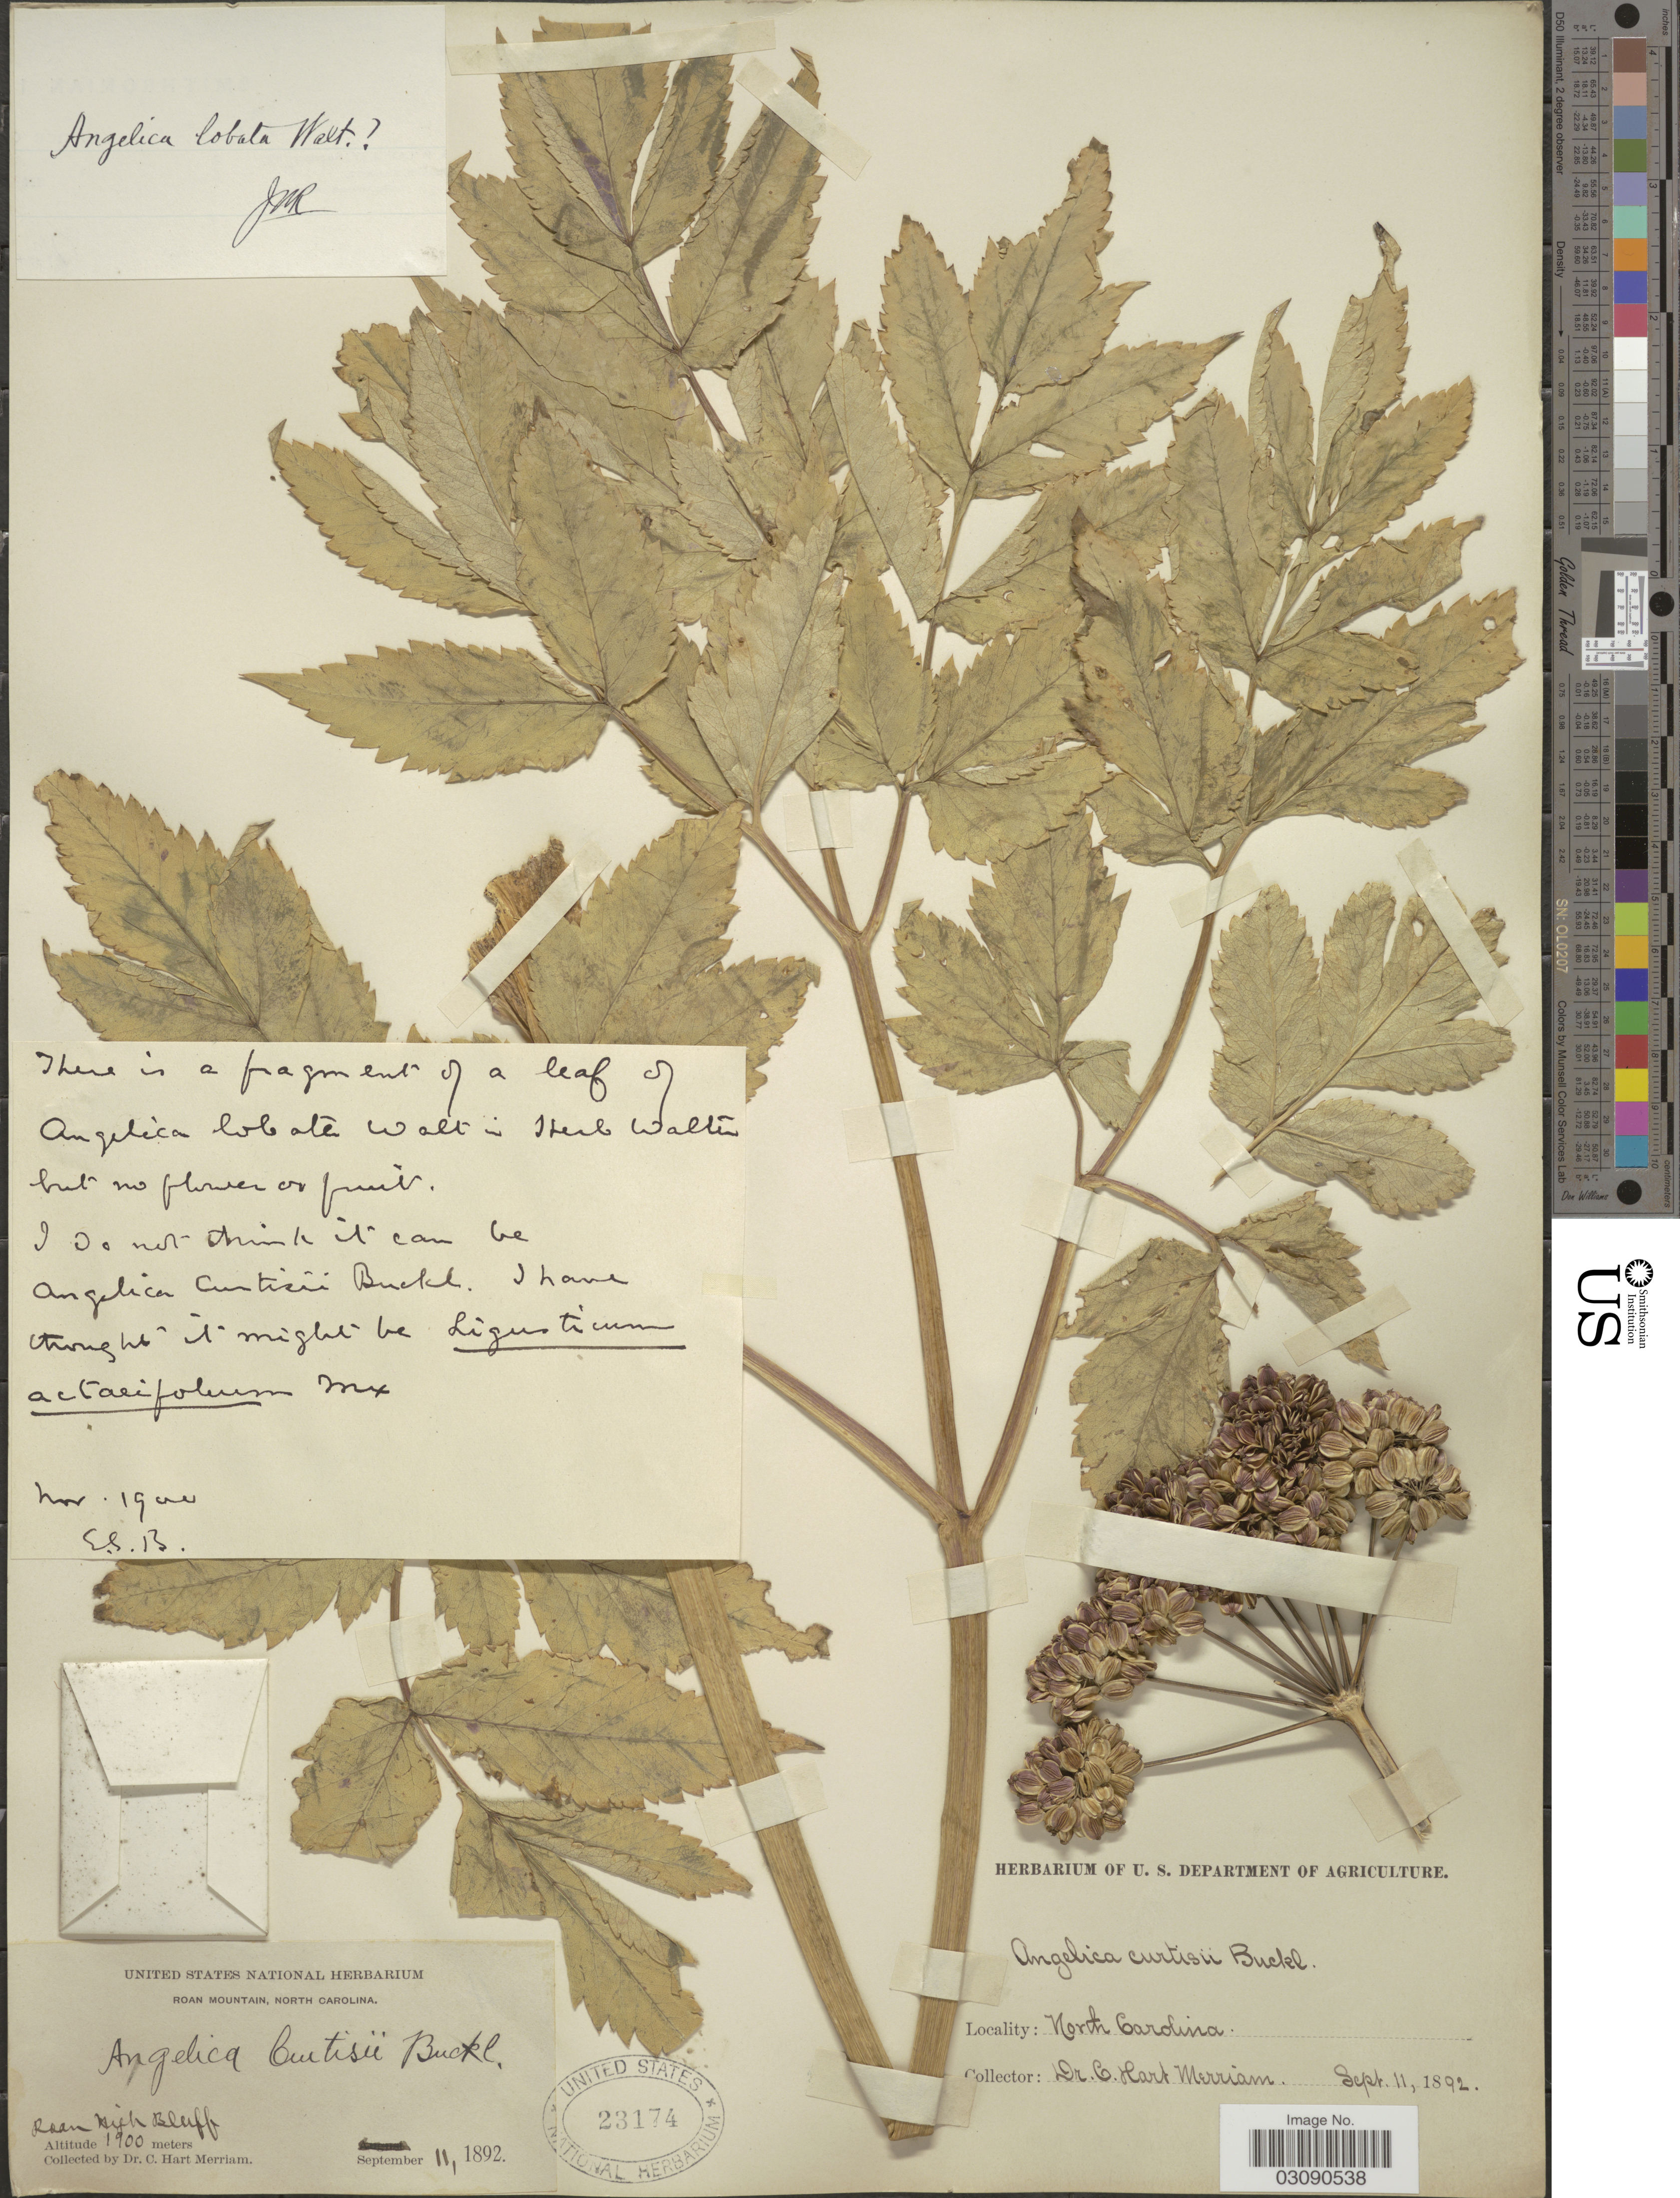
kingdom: Plantae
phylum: Tracheophyta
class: Magnoliopsida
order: Apiales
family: Apiaceae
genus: Angelica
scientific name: Angelica triquinata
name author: Michx.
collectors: C. Merriam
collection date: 1892-09-11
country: United States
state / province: North Carolina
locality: Roan Mountain. Roan High Bluff.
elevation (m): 1900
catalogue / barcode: US 23174